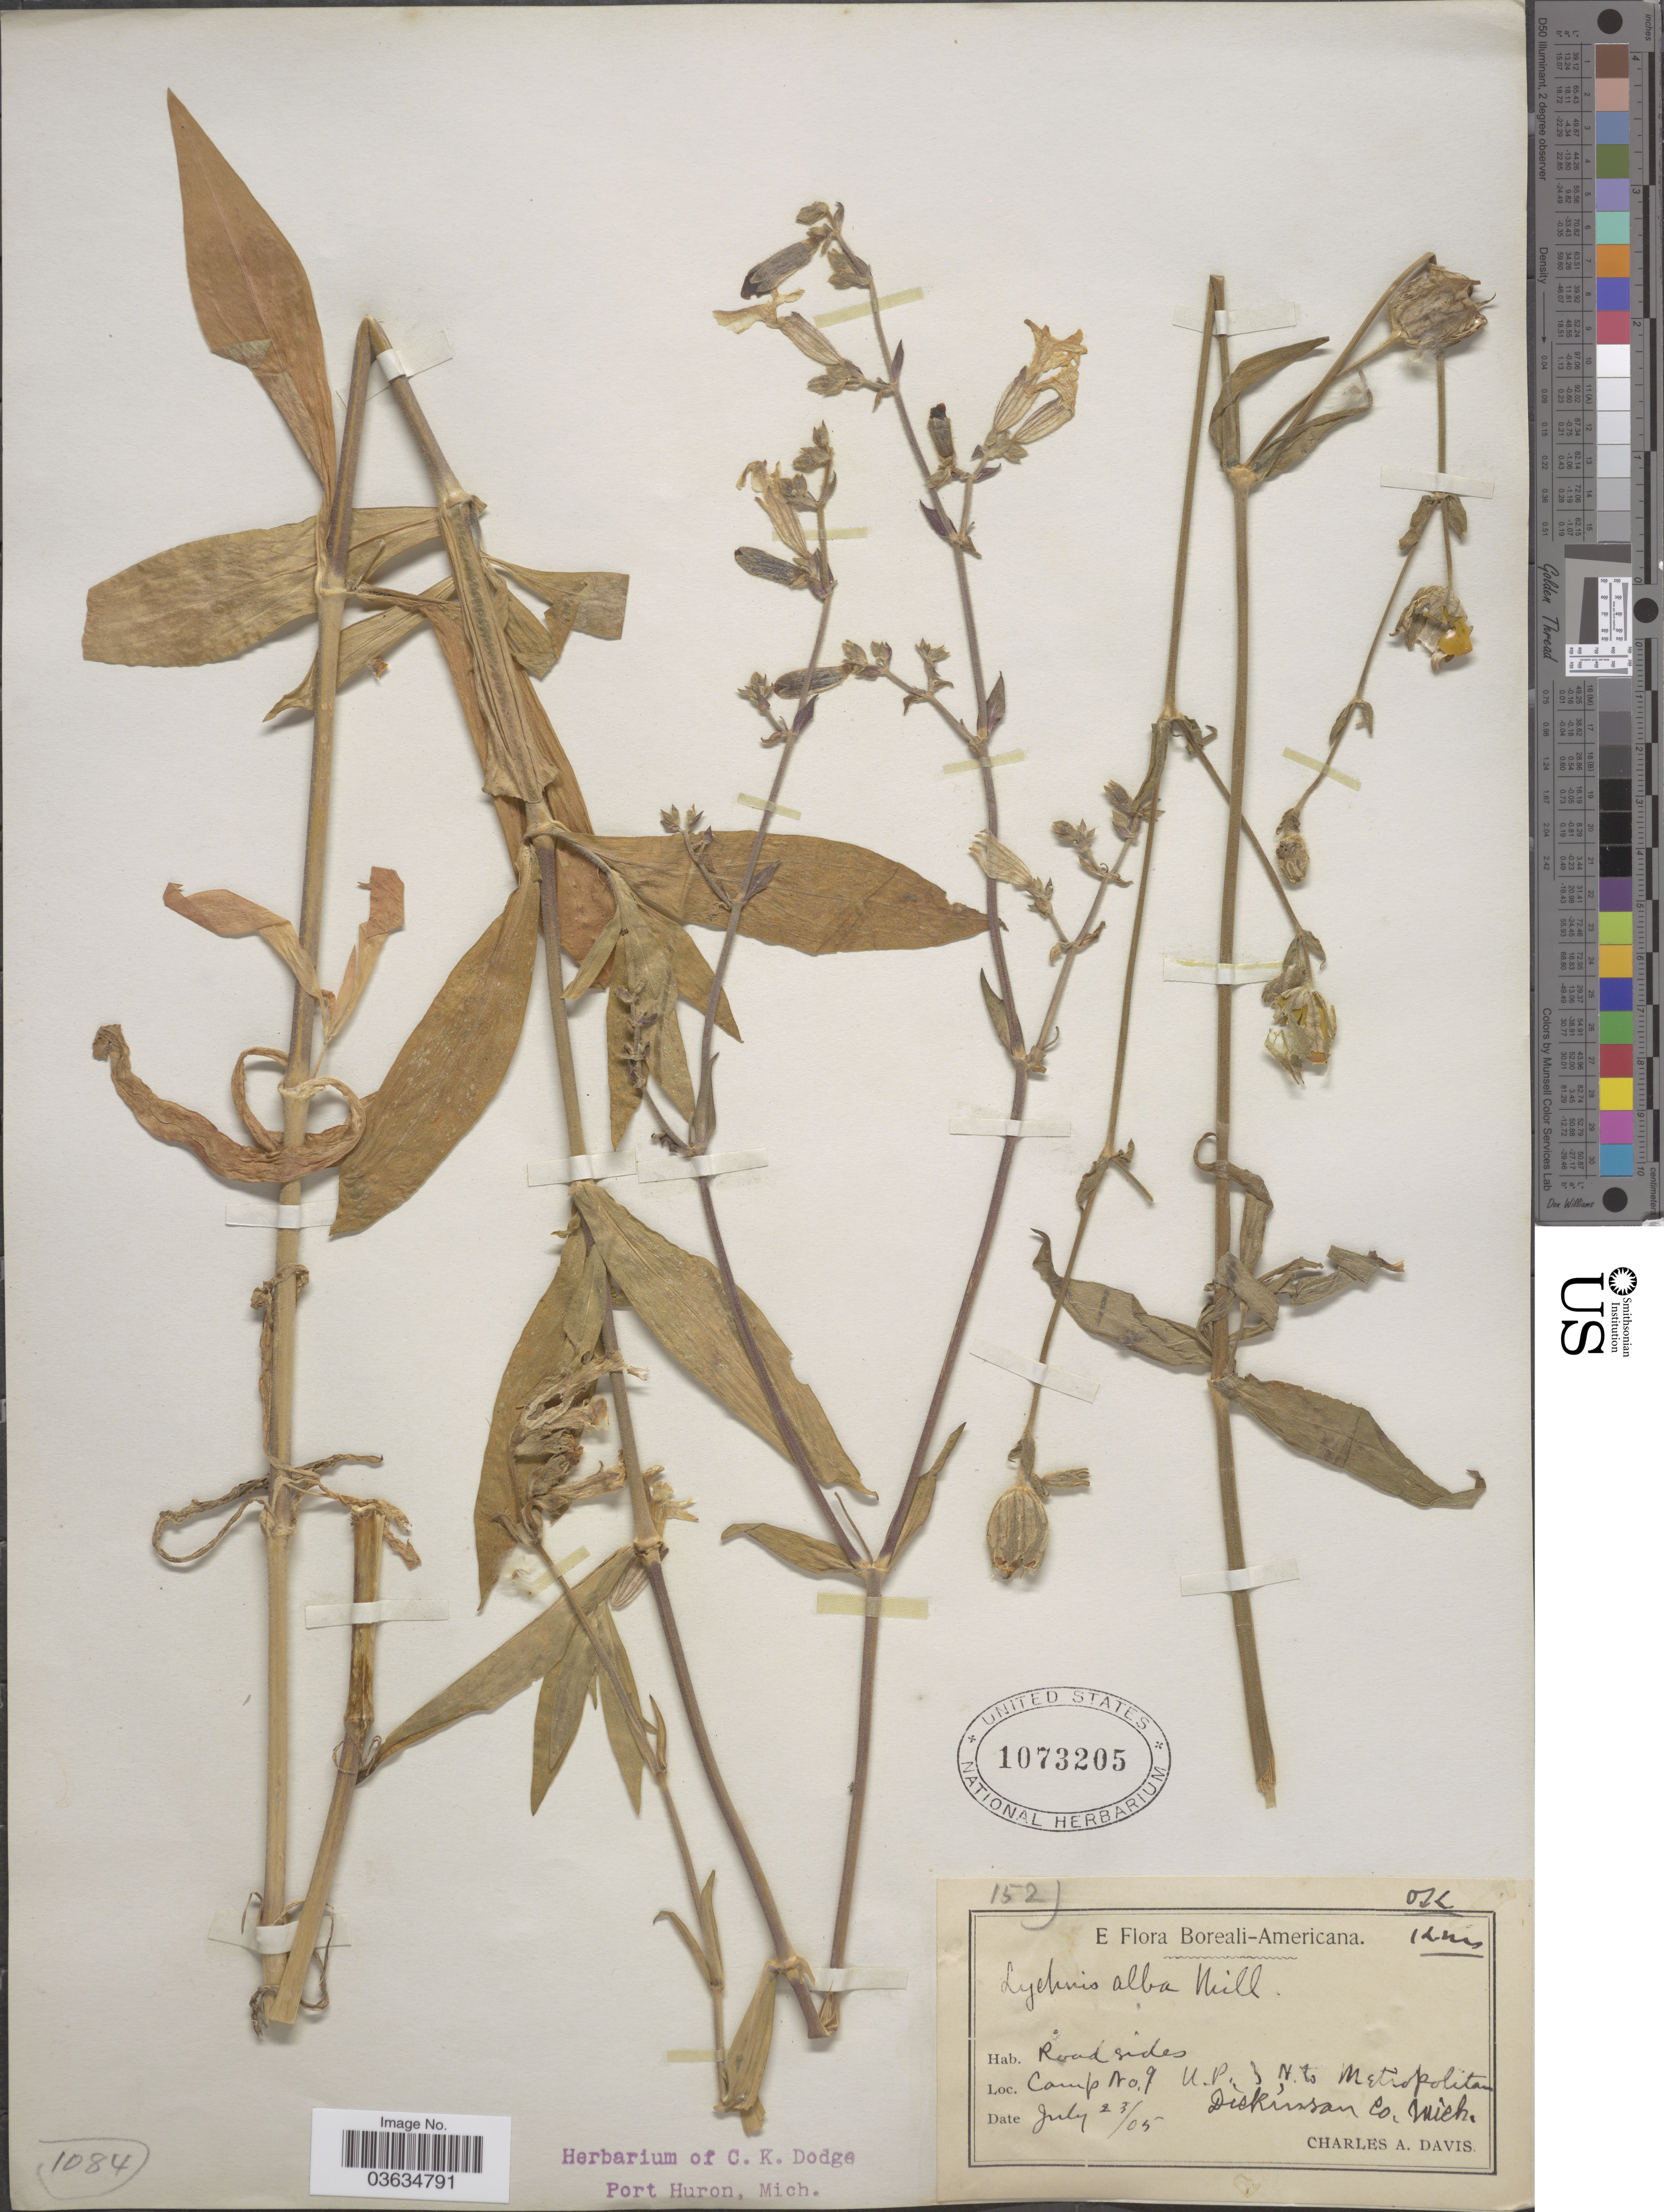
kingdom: Plantae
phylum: Tracheophyta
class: Magnoliopsida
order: Caryophyllales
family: Caryophyllaceae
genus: Silene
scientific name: Silene latifolia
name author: Poir.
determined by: Strong, Mark T., (BOT), Smithsonian Institution - National Museum of Natural History (UNITED STATES)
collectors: C. Davis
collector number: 152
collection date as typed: Transcribed d/m/y: 23/7/5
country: United States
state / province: Michigan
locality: Camp No. 9 U.P. N. to Metropolitan. Dickinson Co.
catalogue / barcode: US 1073205